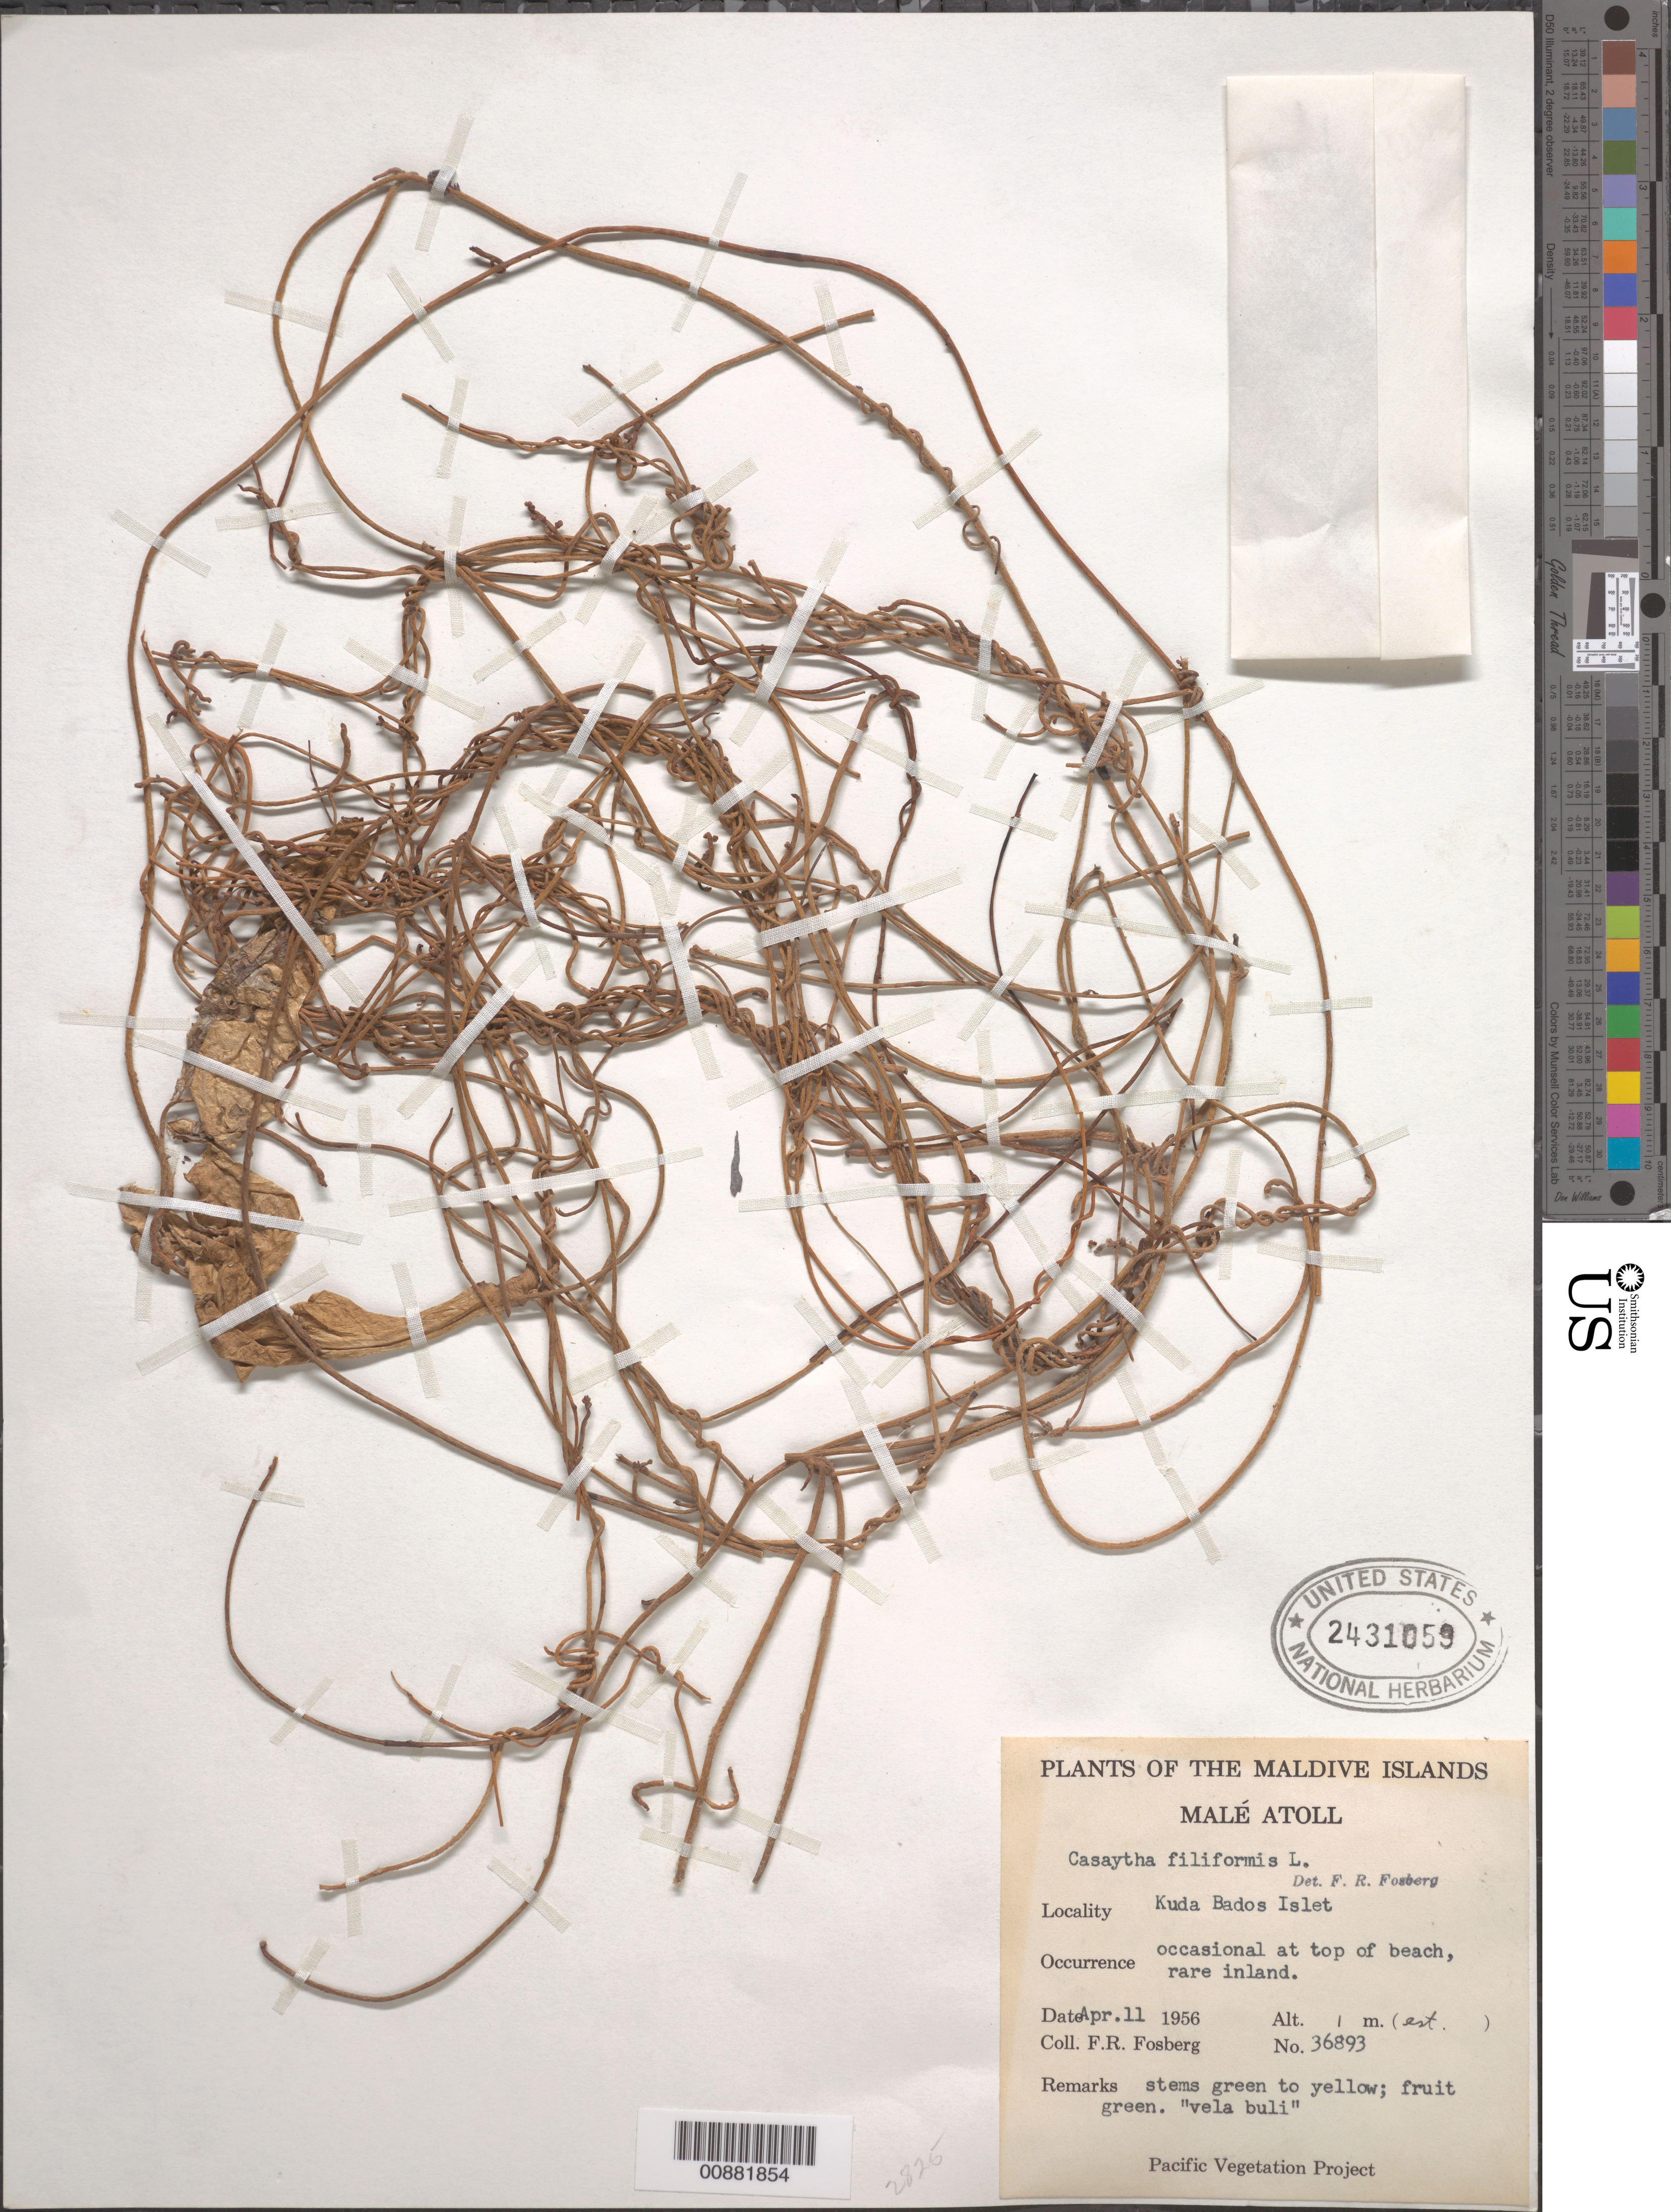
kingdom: Plantae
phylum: Tracheophyta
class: Magnoliopsida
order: Laurales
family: Lauraceae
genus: Cassytha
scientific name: Cassytha filiformis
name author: L.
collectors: F. R. Fosberg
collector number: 36893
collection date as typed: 11 Dec 1956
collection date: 1956-12-11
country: Maldive Islands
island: Male Atoll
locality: Kuda Bados Islet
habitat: occasionally at top of beach; rare inland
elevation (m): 1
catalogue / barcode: US 2431059